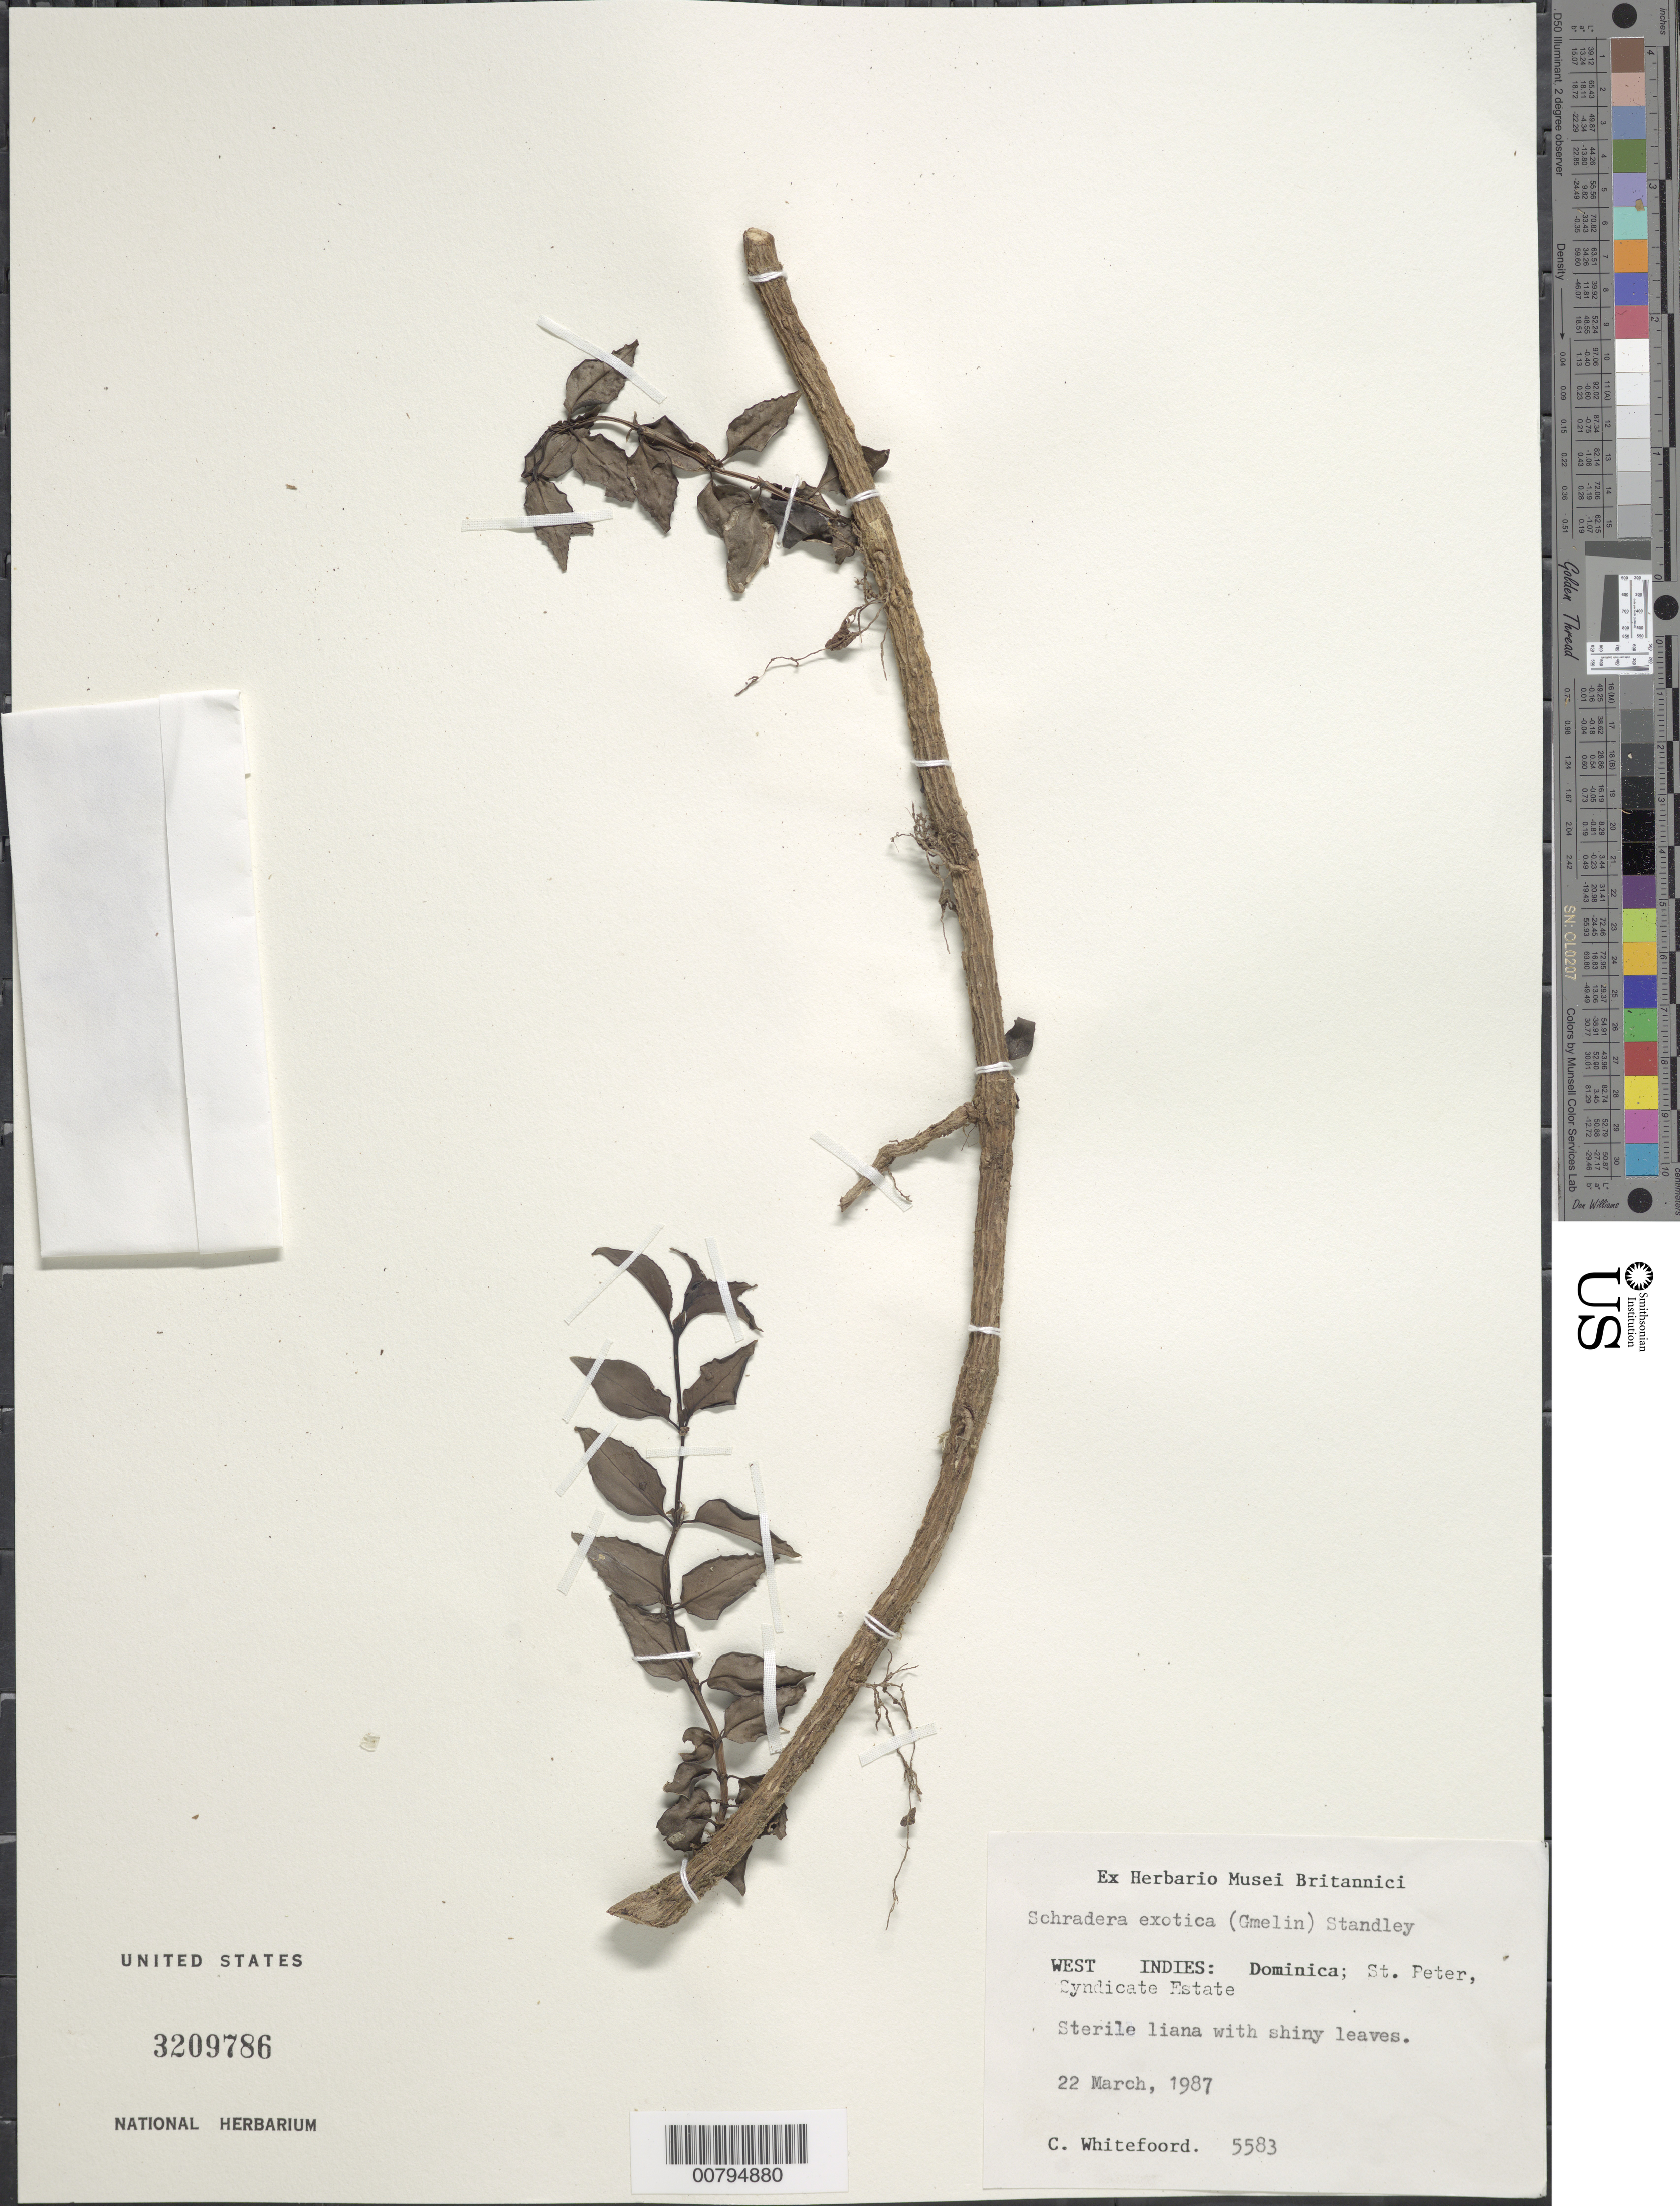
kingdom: Plantae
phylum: Tracheophyta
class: Magnoliopsida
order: Gentianales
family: Rubiaceae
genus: Schradera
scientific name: Schradera exotica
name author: (J.F. Gmel.) Standl.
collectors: C. Whitefoord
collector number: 5583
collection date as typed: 22 Mar 1987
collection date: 1987-03-22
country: Dominica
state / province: St. Peter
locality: Syndicate Estate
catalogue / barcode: US 3209786